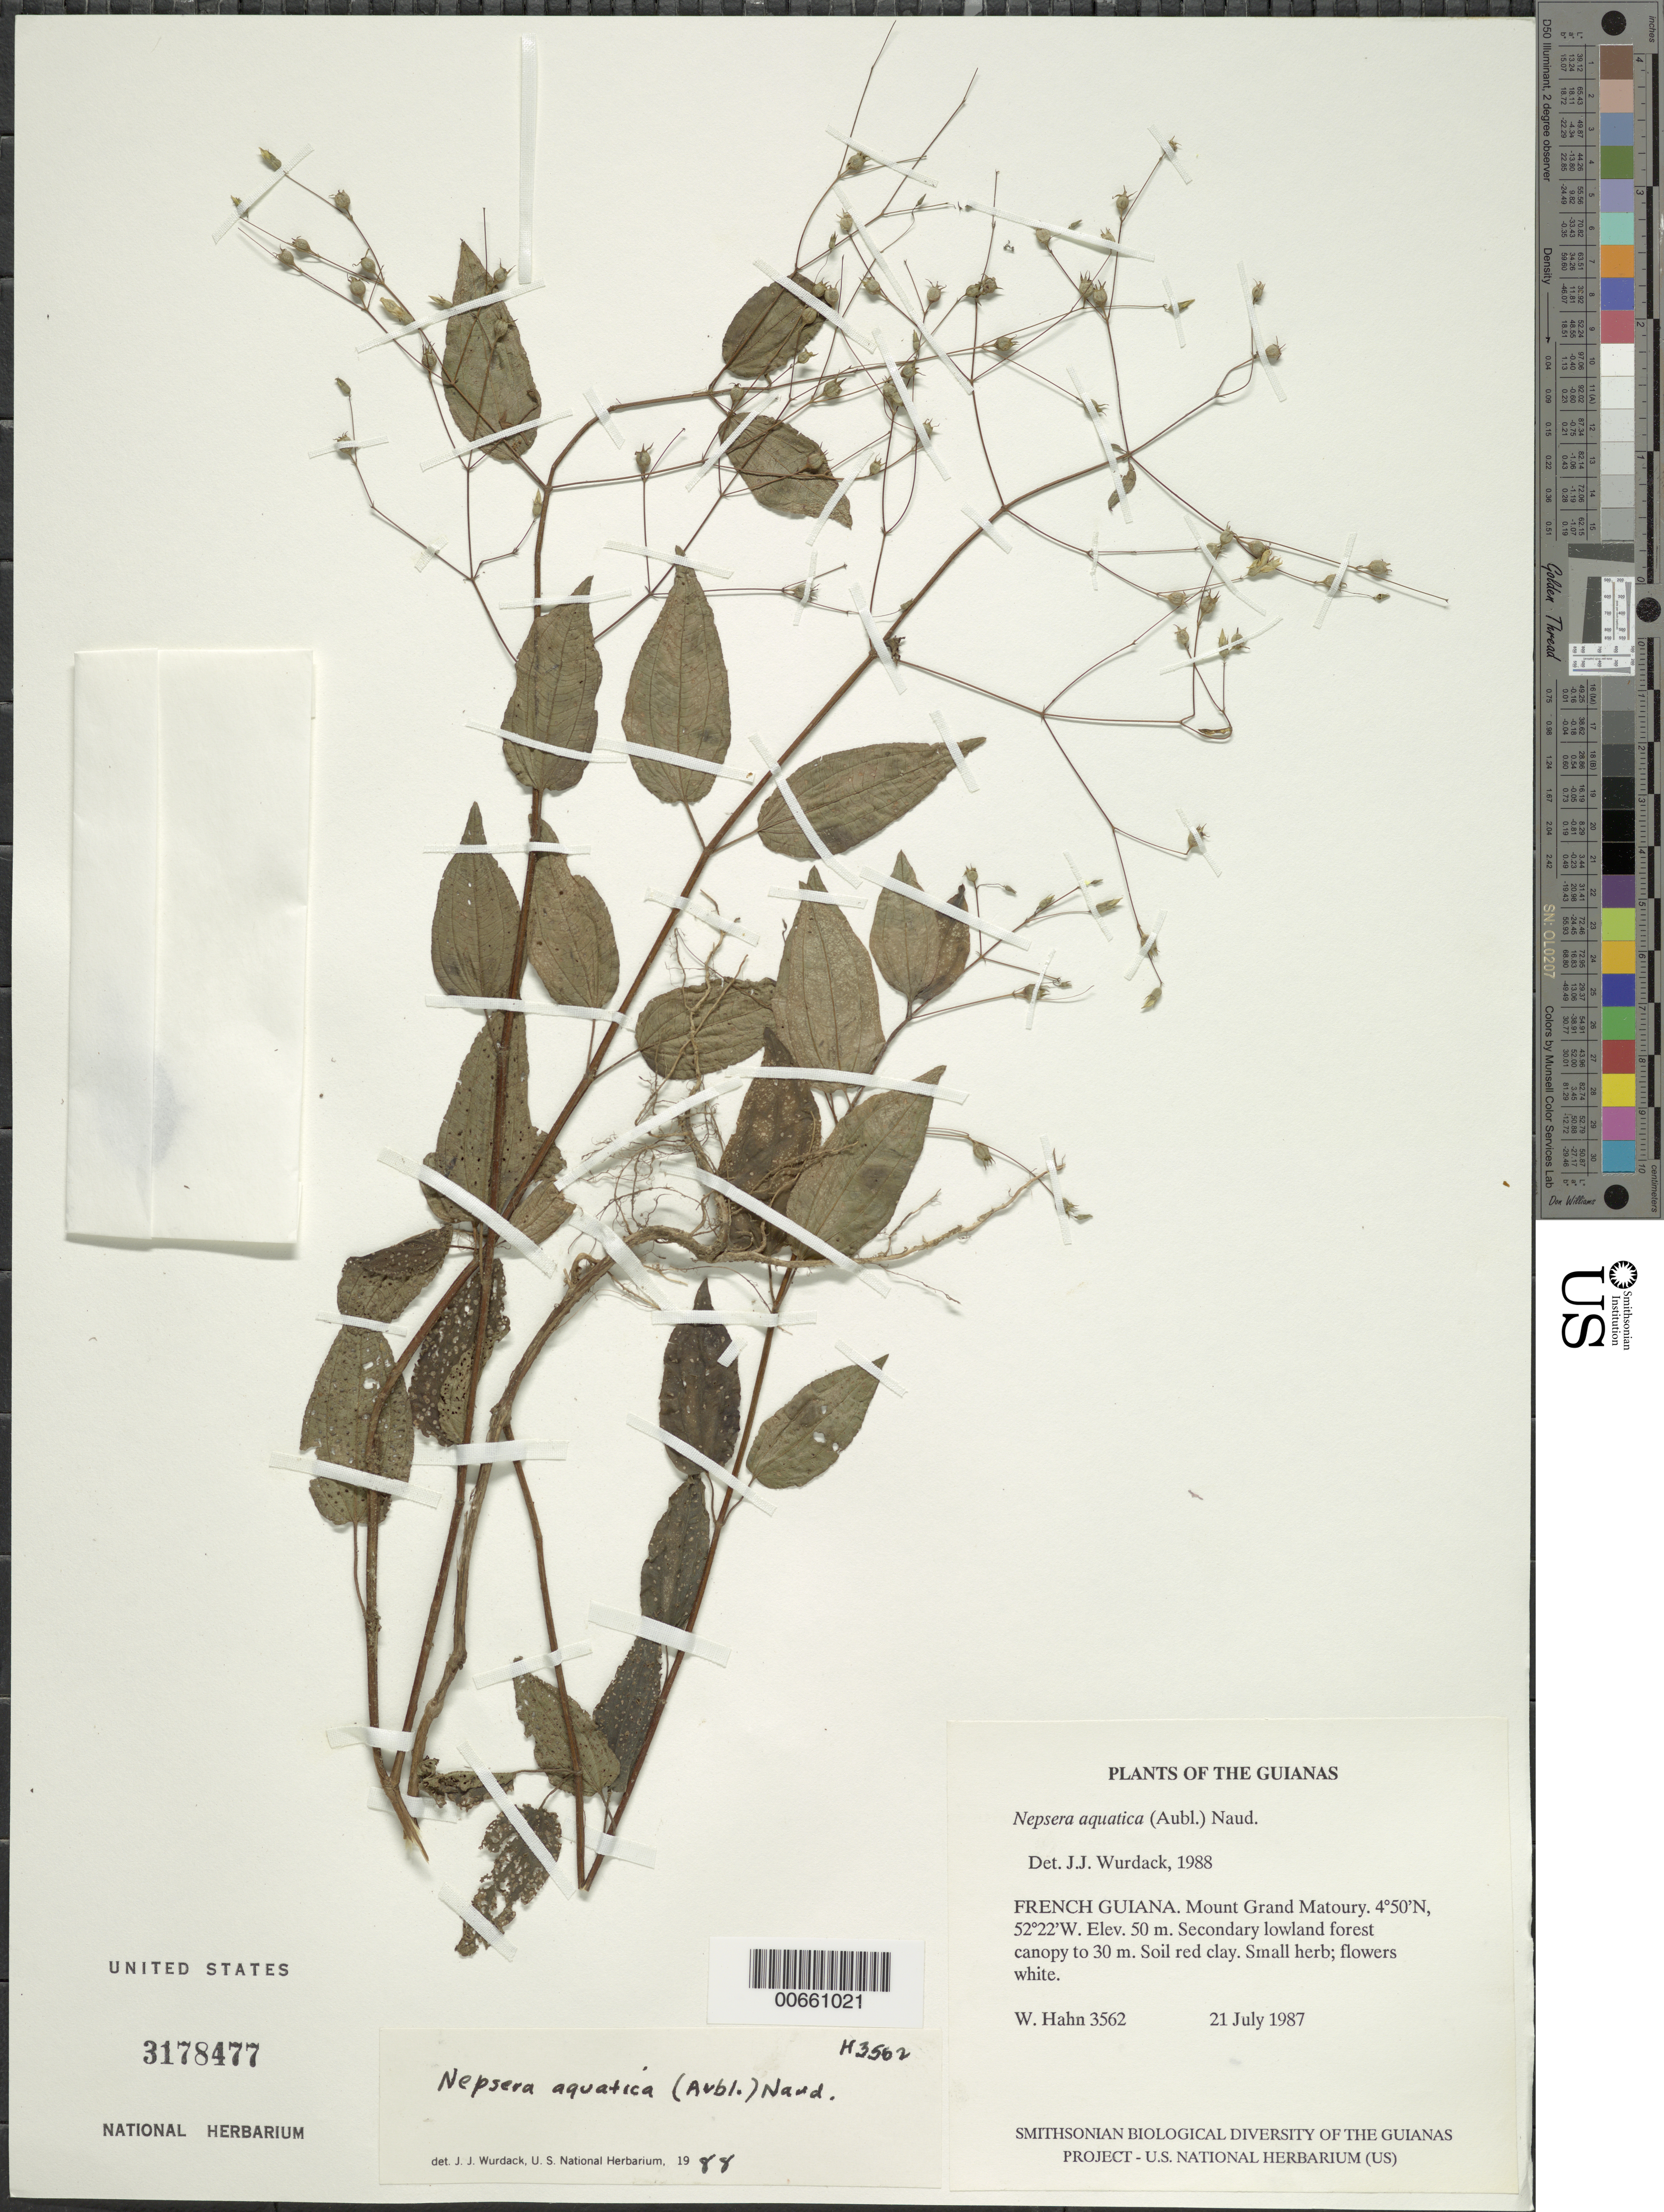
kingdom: Plantae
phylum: Tracheophyta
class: Magnoliopsida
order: Myrtales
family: Melastomataceae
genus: Nepsera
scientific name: Nepsera aquatica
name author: (Aubl.) Naudin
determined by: Wurdack, John J., (US), US (UNITED STATES)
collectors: W. Hahn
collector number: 3562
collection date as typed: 21 July 1987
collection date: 1987-07-21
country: French Guiana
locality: Mount Grand Matoury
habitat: Secondary lowland forest canopy to 30 m. Soil red clay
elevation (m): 50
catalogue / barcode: US 3178477